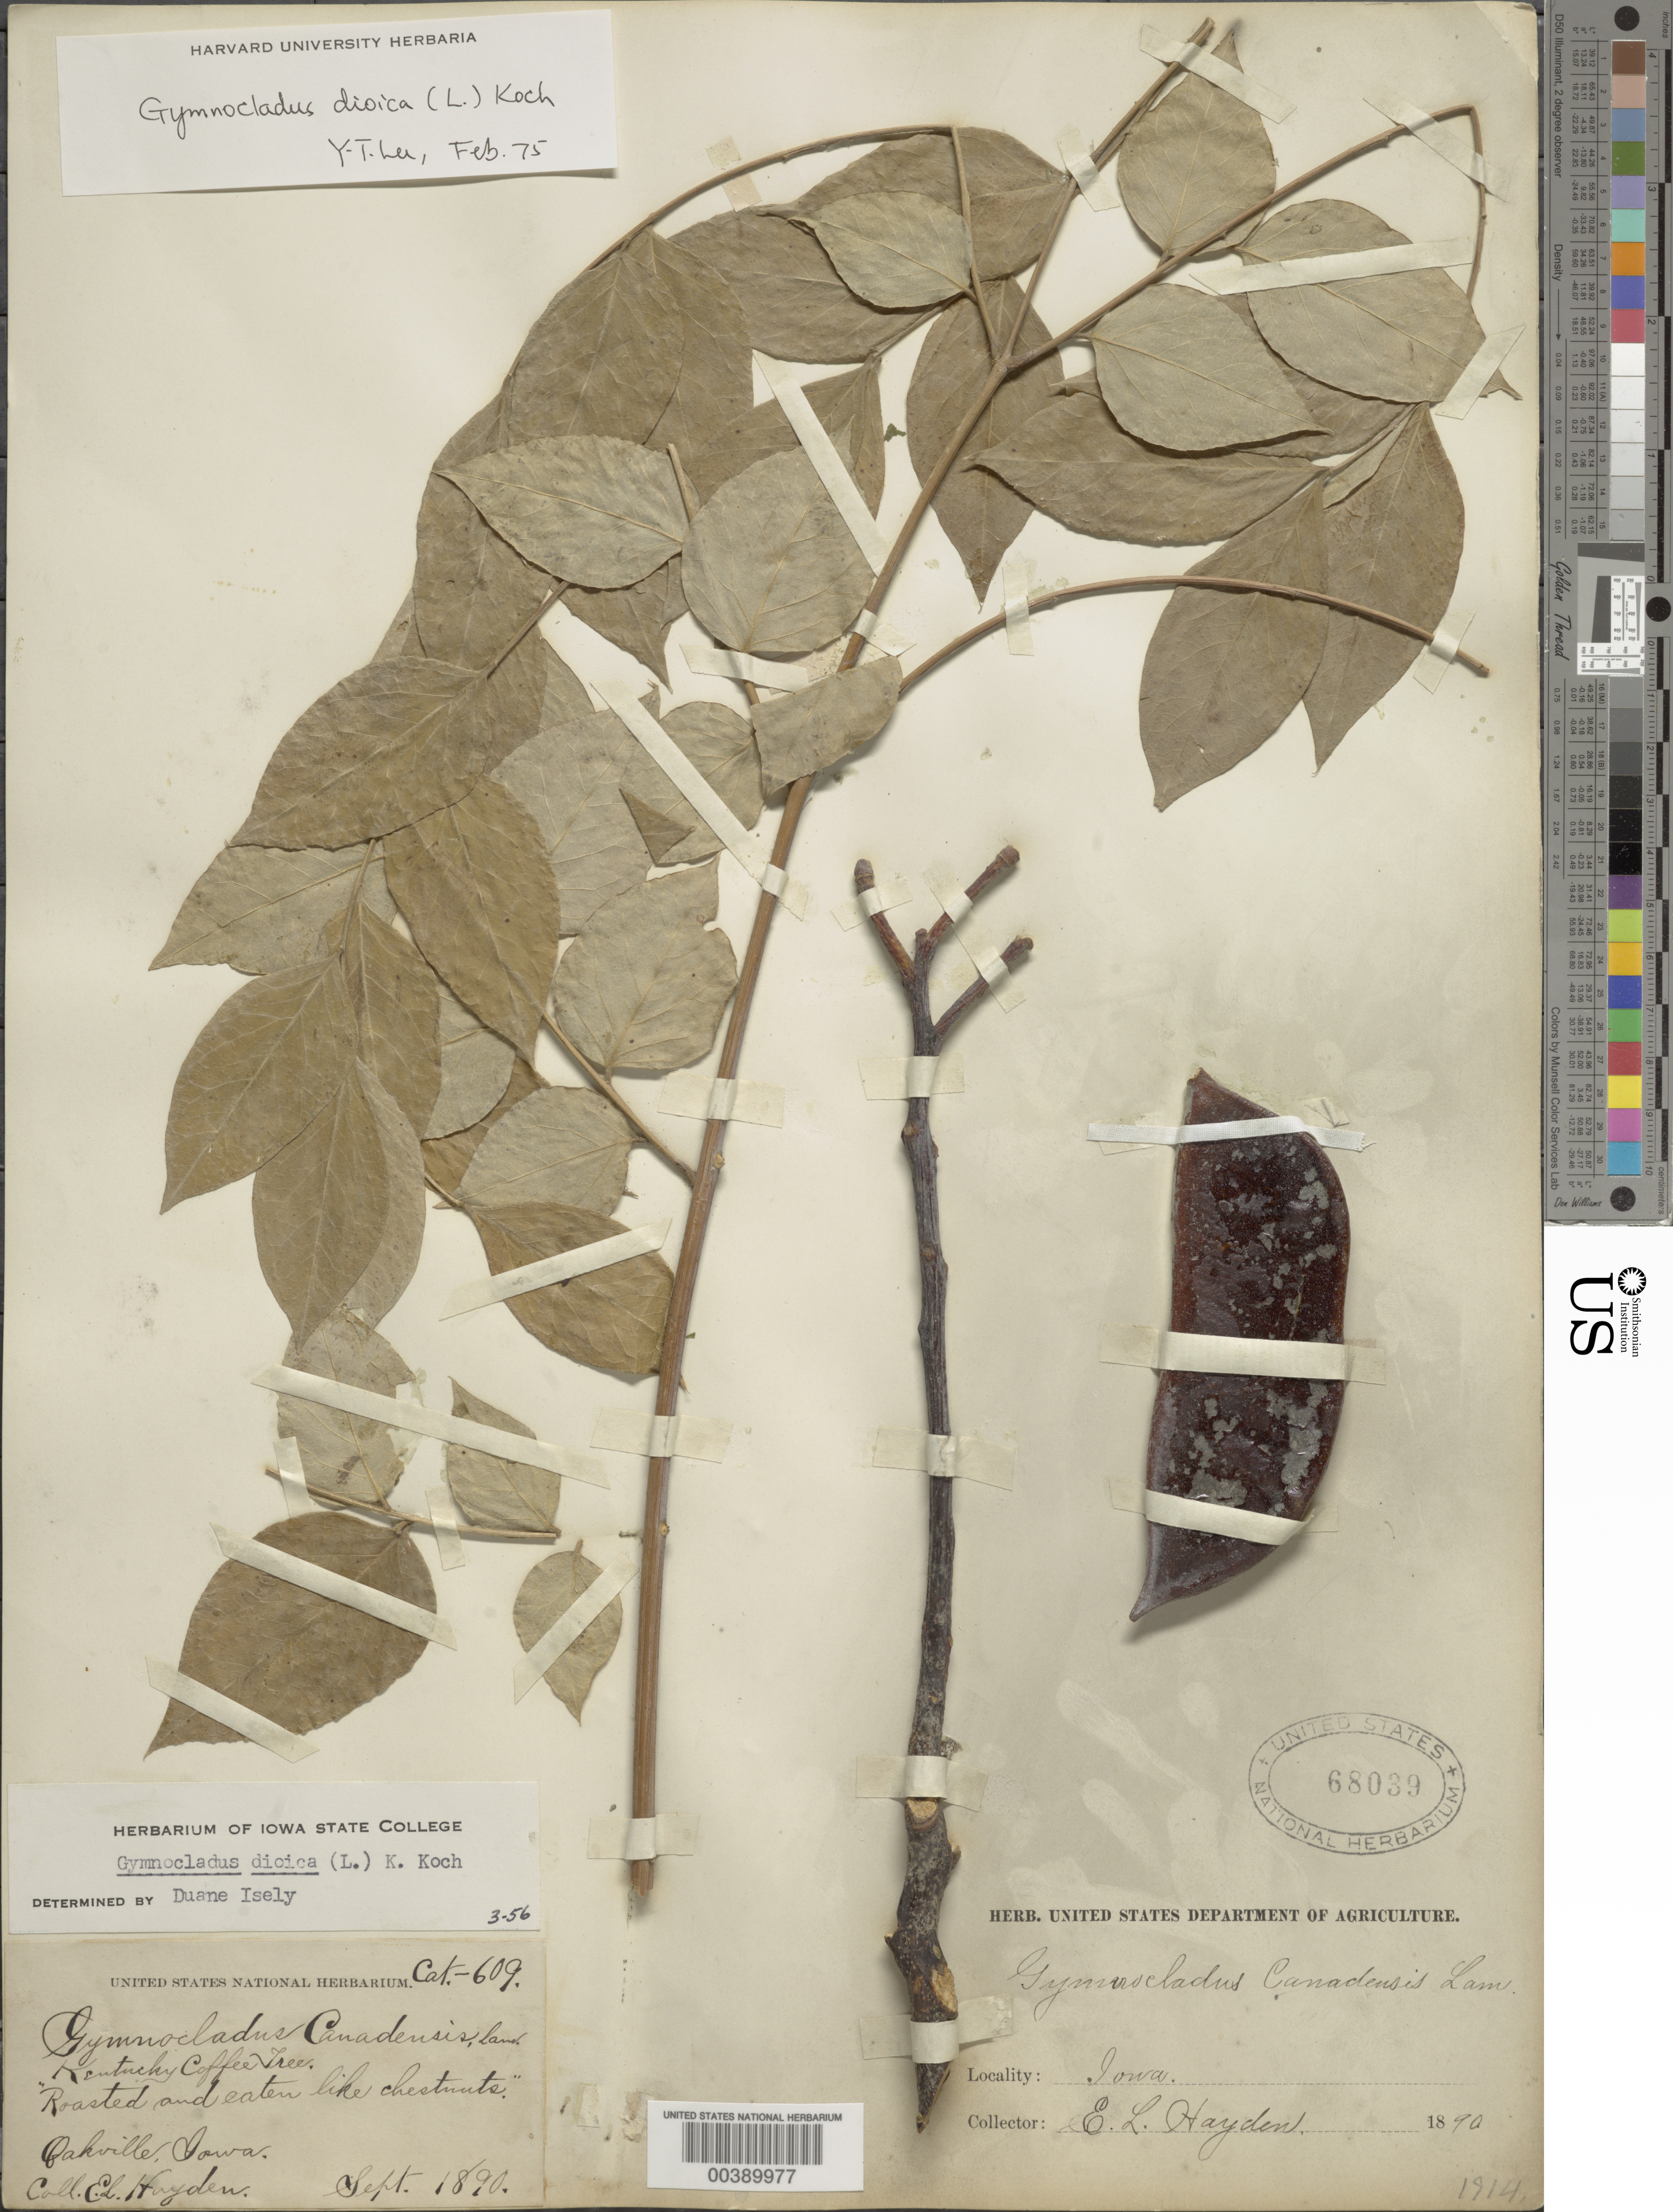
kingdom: Plantae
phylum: Tracheophyta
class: Magnoliopsida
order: Fabales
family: Fabaceae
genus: Gymnocladus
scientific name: Gymnocladus dioicus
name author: (L.) K. Koch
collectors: E. Hayden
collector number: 609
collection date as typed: Sep 1890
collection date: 1890-09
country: United States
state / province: Iowa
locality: Oakville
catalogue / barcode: US 68039